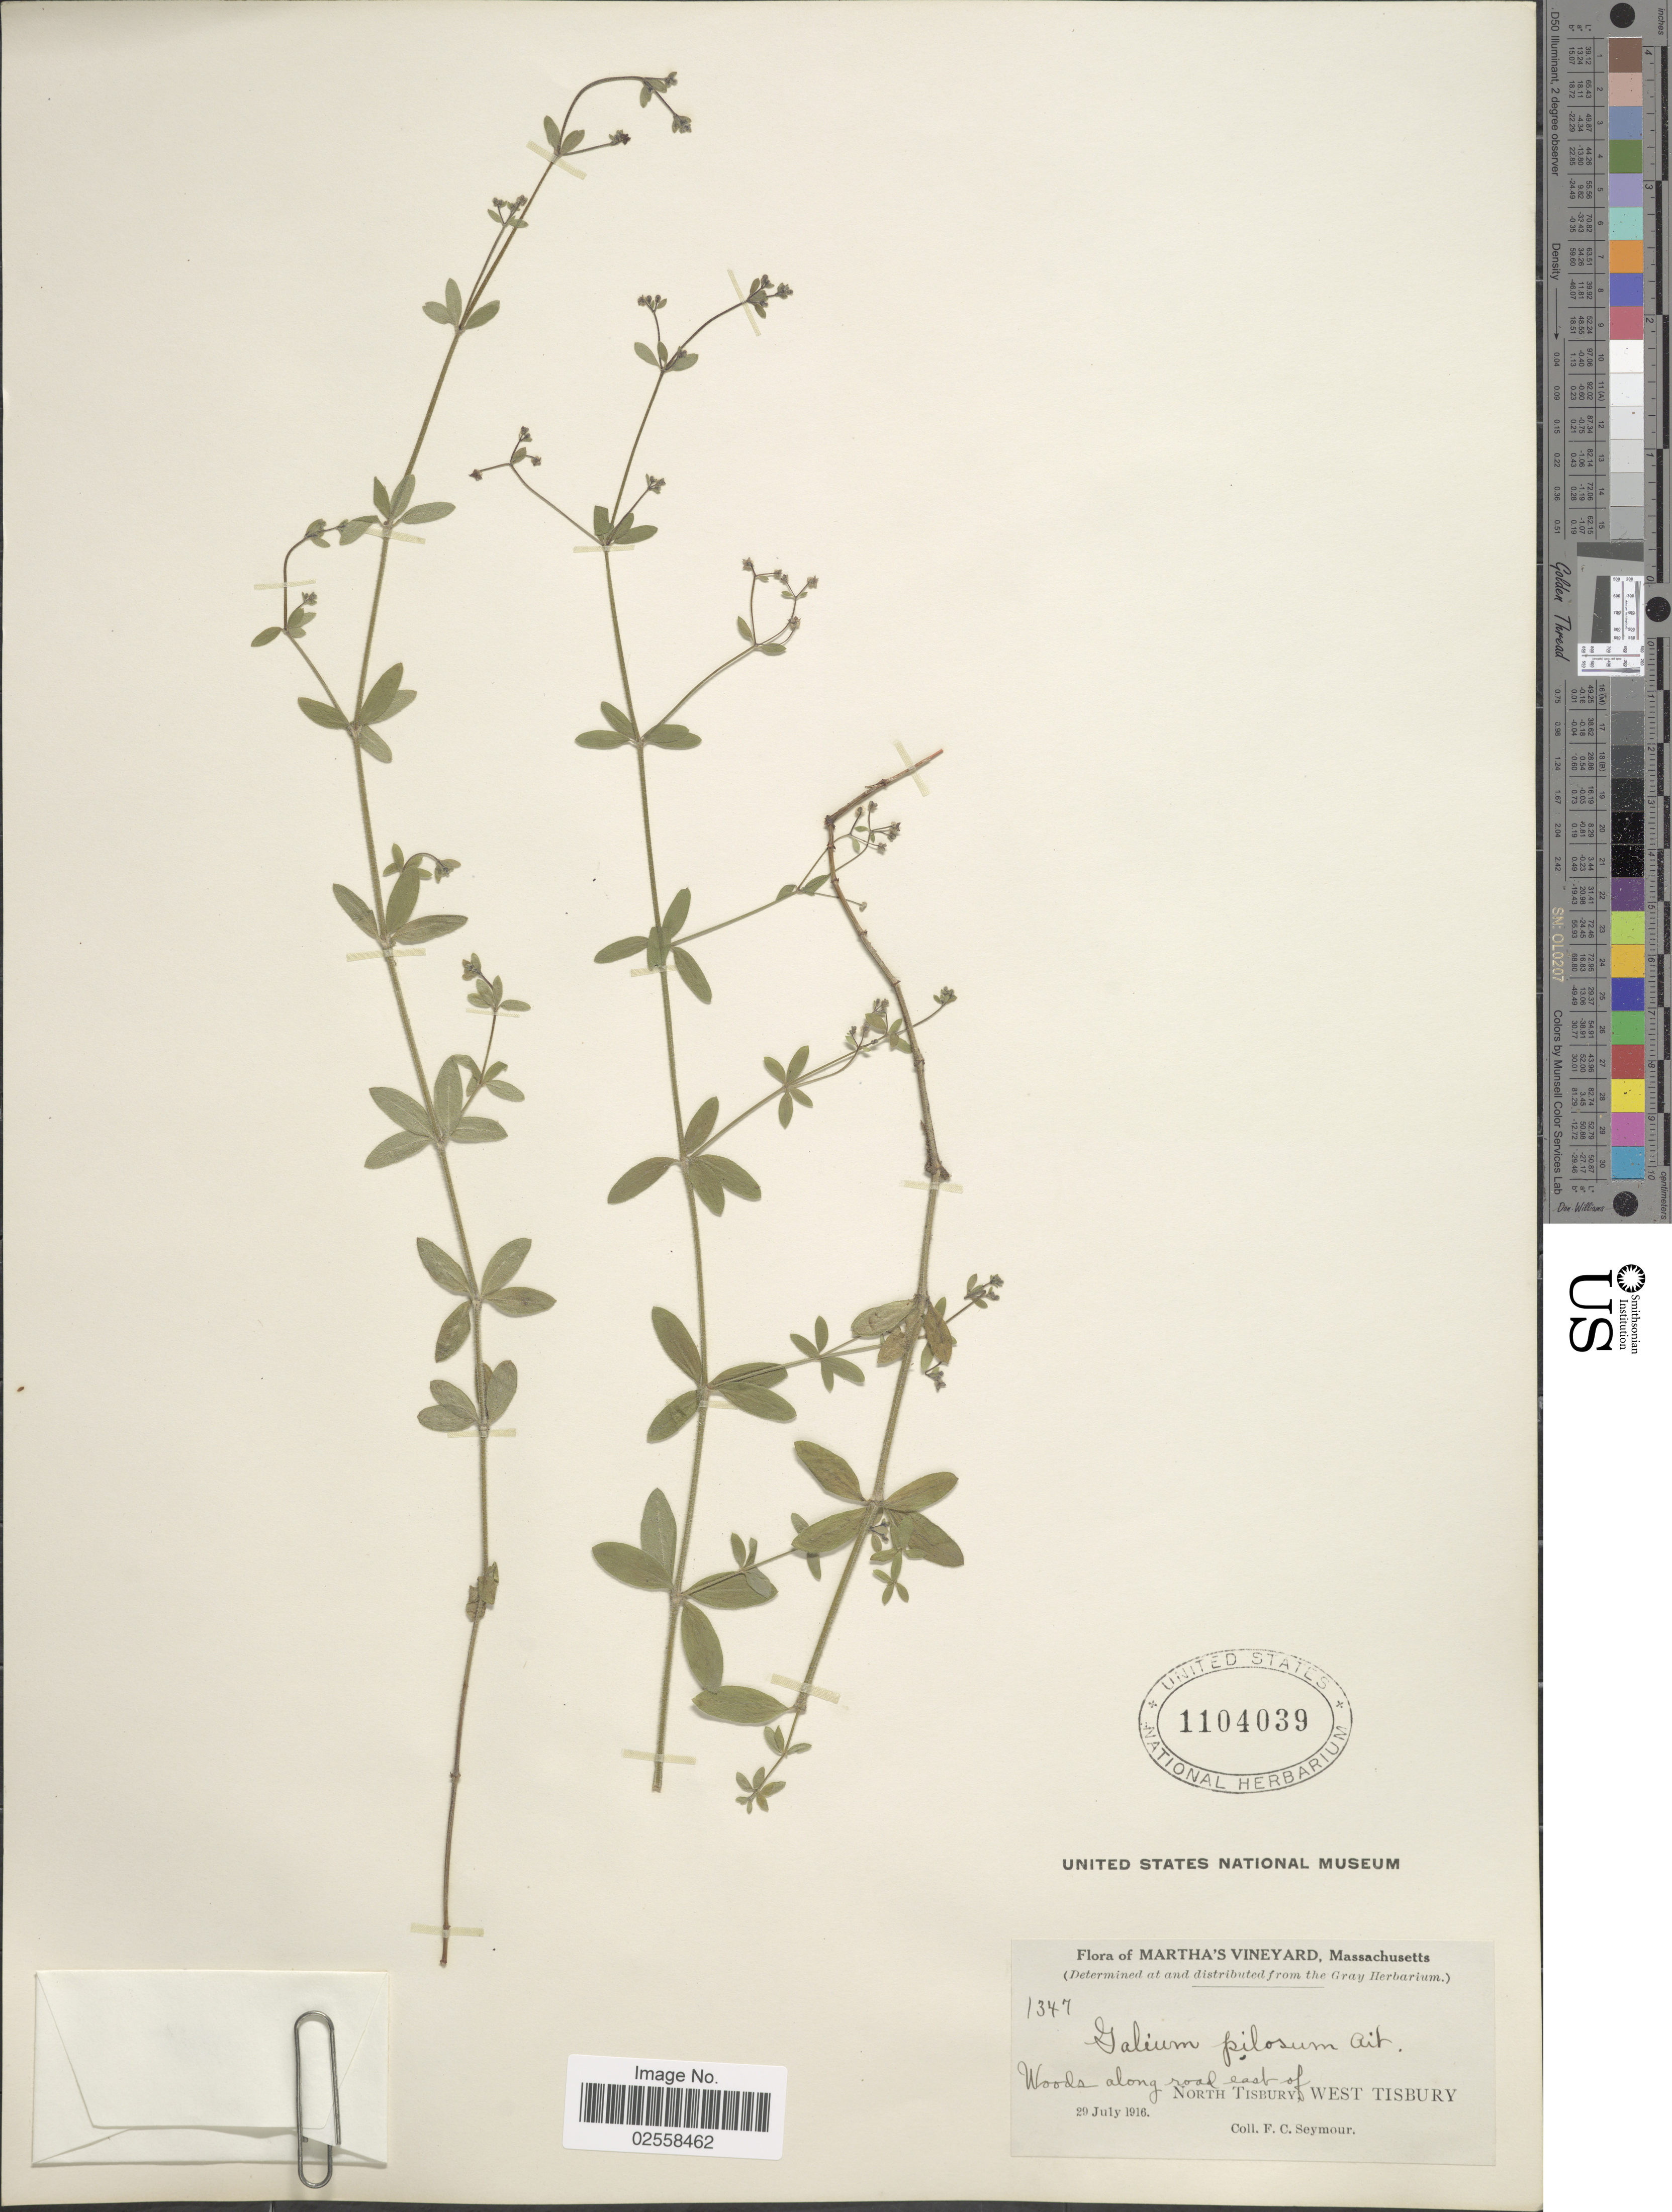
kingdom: Plantae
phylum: Tracheophyta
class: Magnoliopsida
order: Gentianales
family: Rubiaceae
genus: Galium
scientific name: Galium pilosum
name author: Aiton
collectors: F. C. Seymour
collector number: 1347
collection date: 1916-07-29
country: United States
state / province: Massachusetts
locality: Martha's Vineyard, Woods along road east of North Tisbury, West Tisbury.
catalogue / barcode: US 1104039